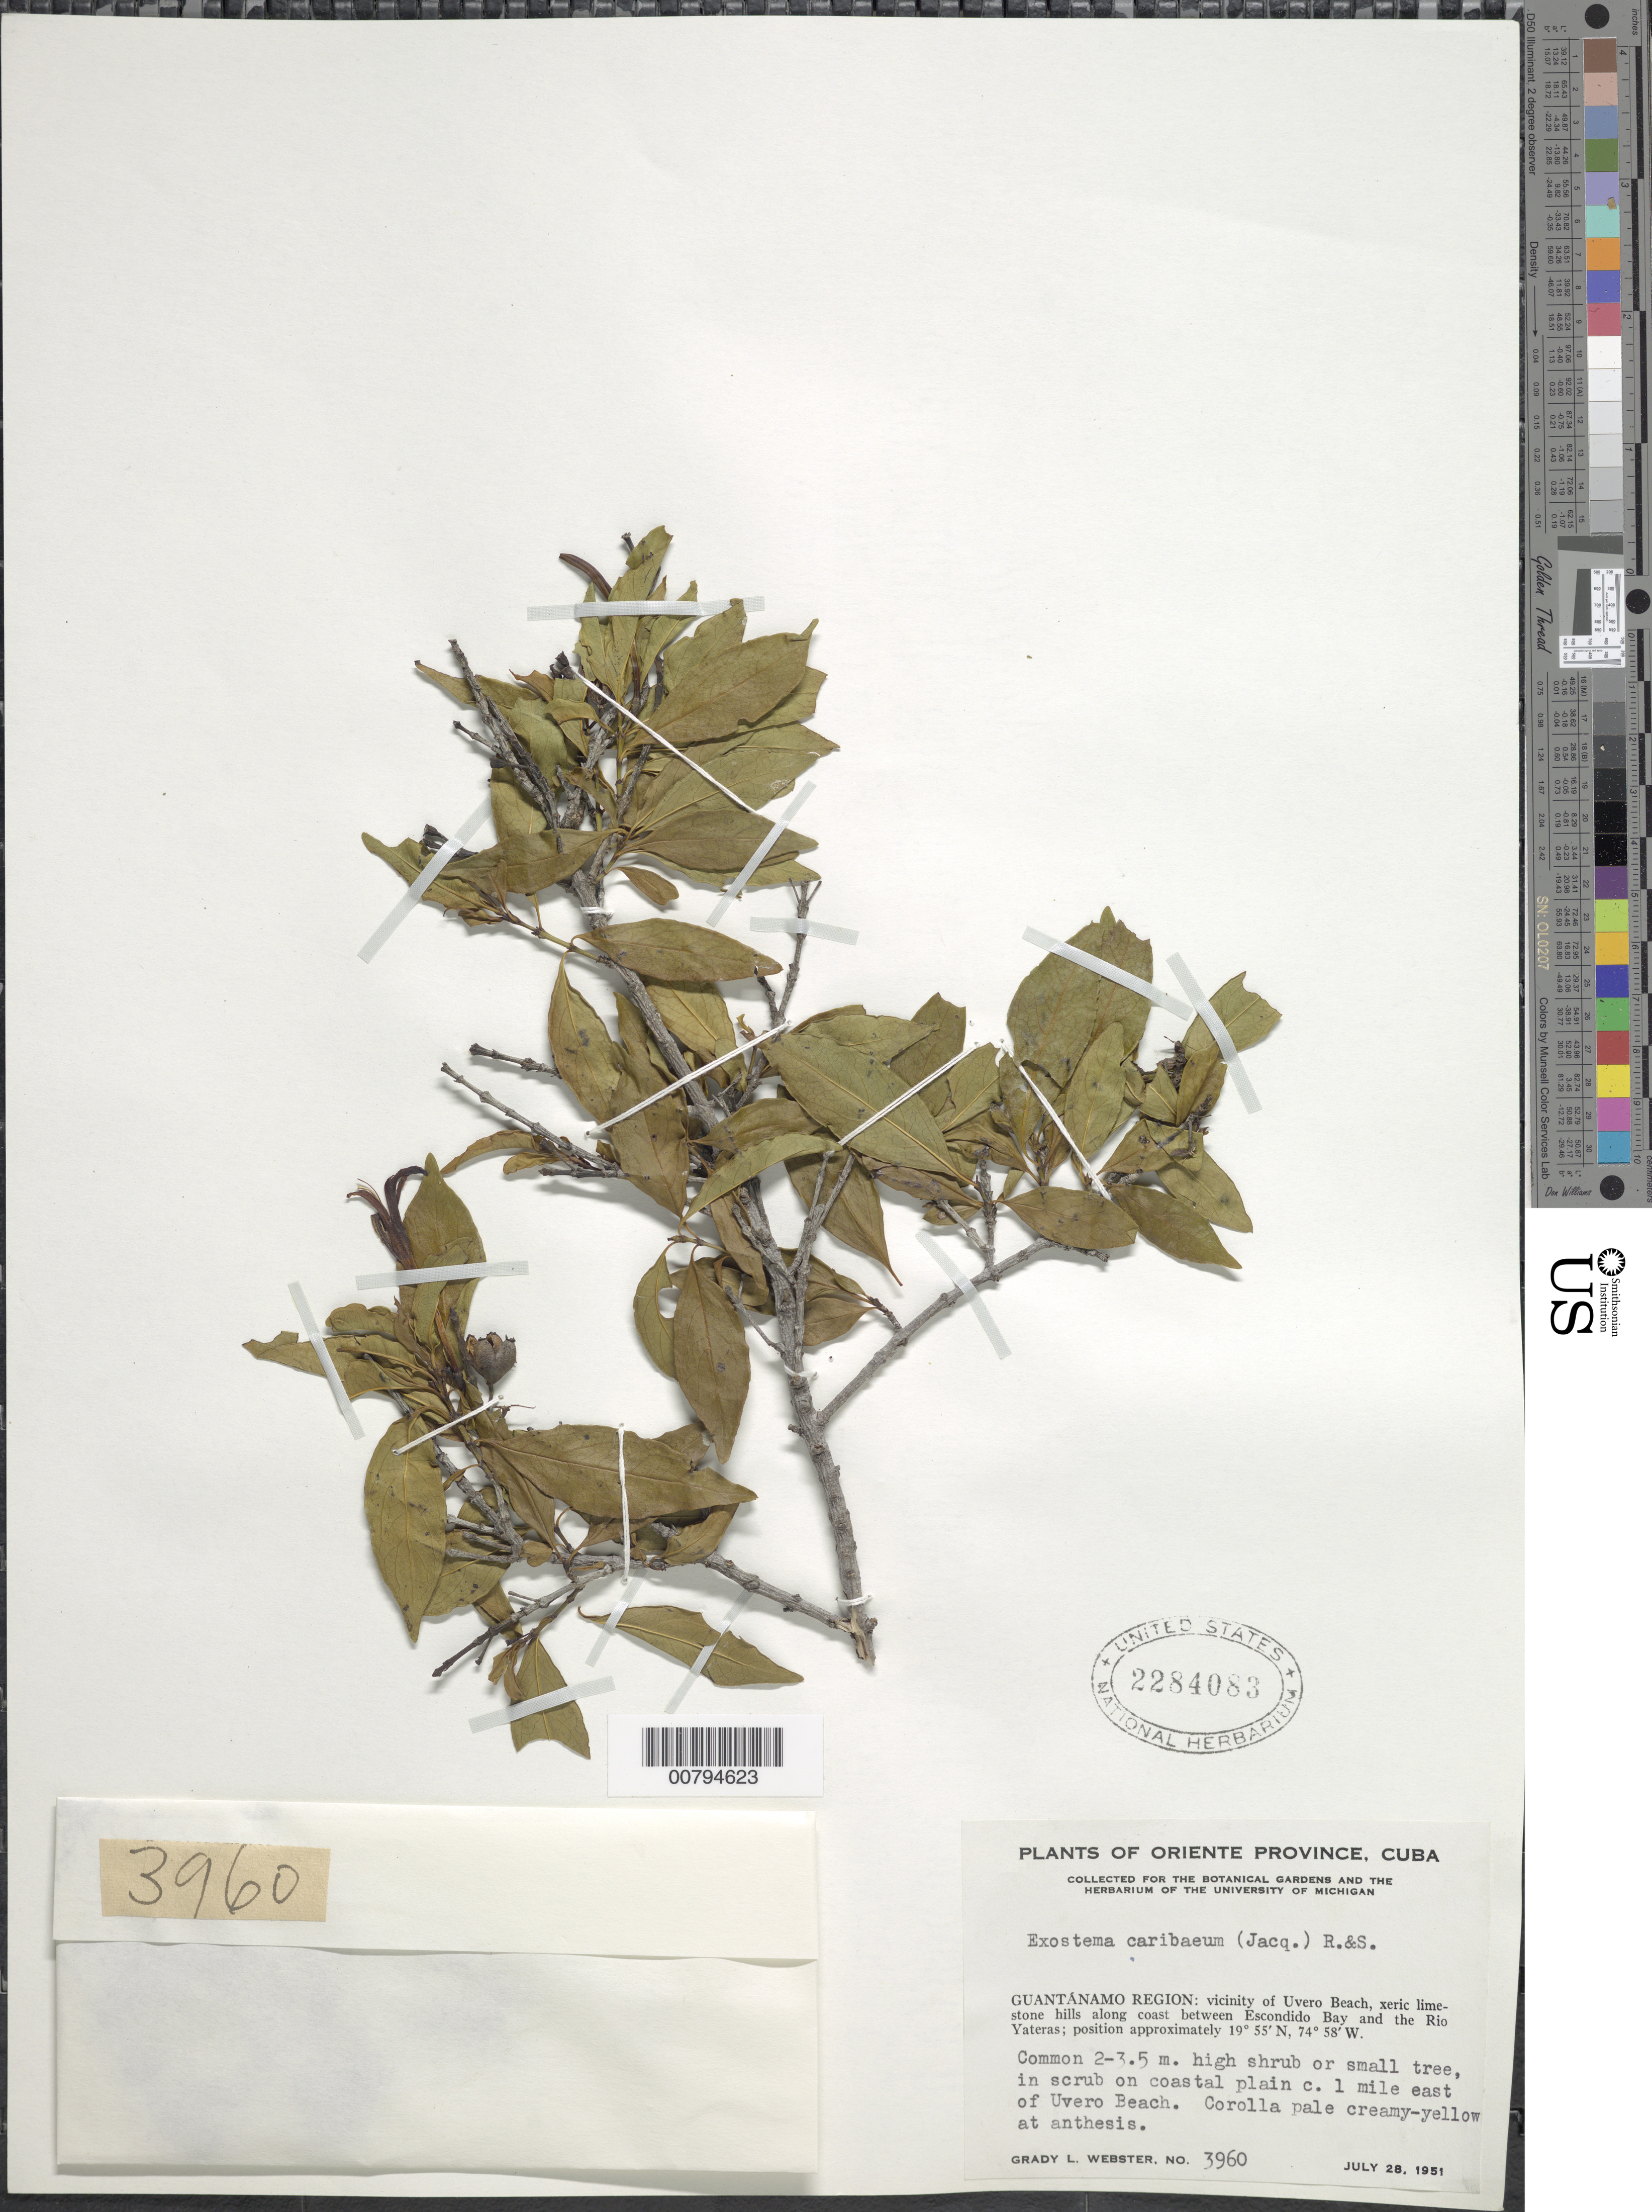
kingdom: Plantae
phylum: Tracheophyta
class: Magnoliopsida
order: Gentianales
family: Rubiaceae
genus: Exostema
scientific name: Exostema caribaeum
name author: (Jacq.) Roem. & Schult.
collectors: G. L. Webster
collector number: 3960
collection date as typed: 29 Jul 1951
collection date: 1951-07-29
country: Cuba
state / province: Guantanamo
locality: Coastal plain c. 1 miles east of Uvero Beach.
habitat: In scrub. Xeric limestone hills along coast.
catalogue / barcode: US 2284083